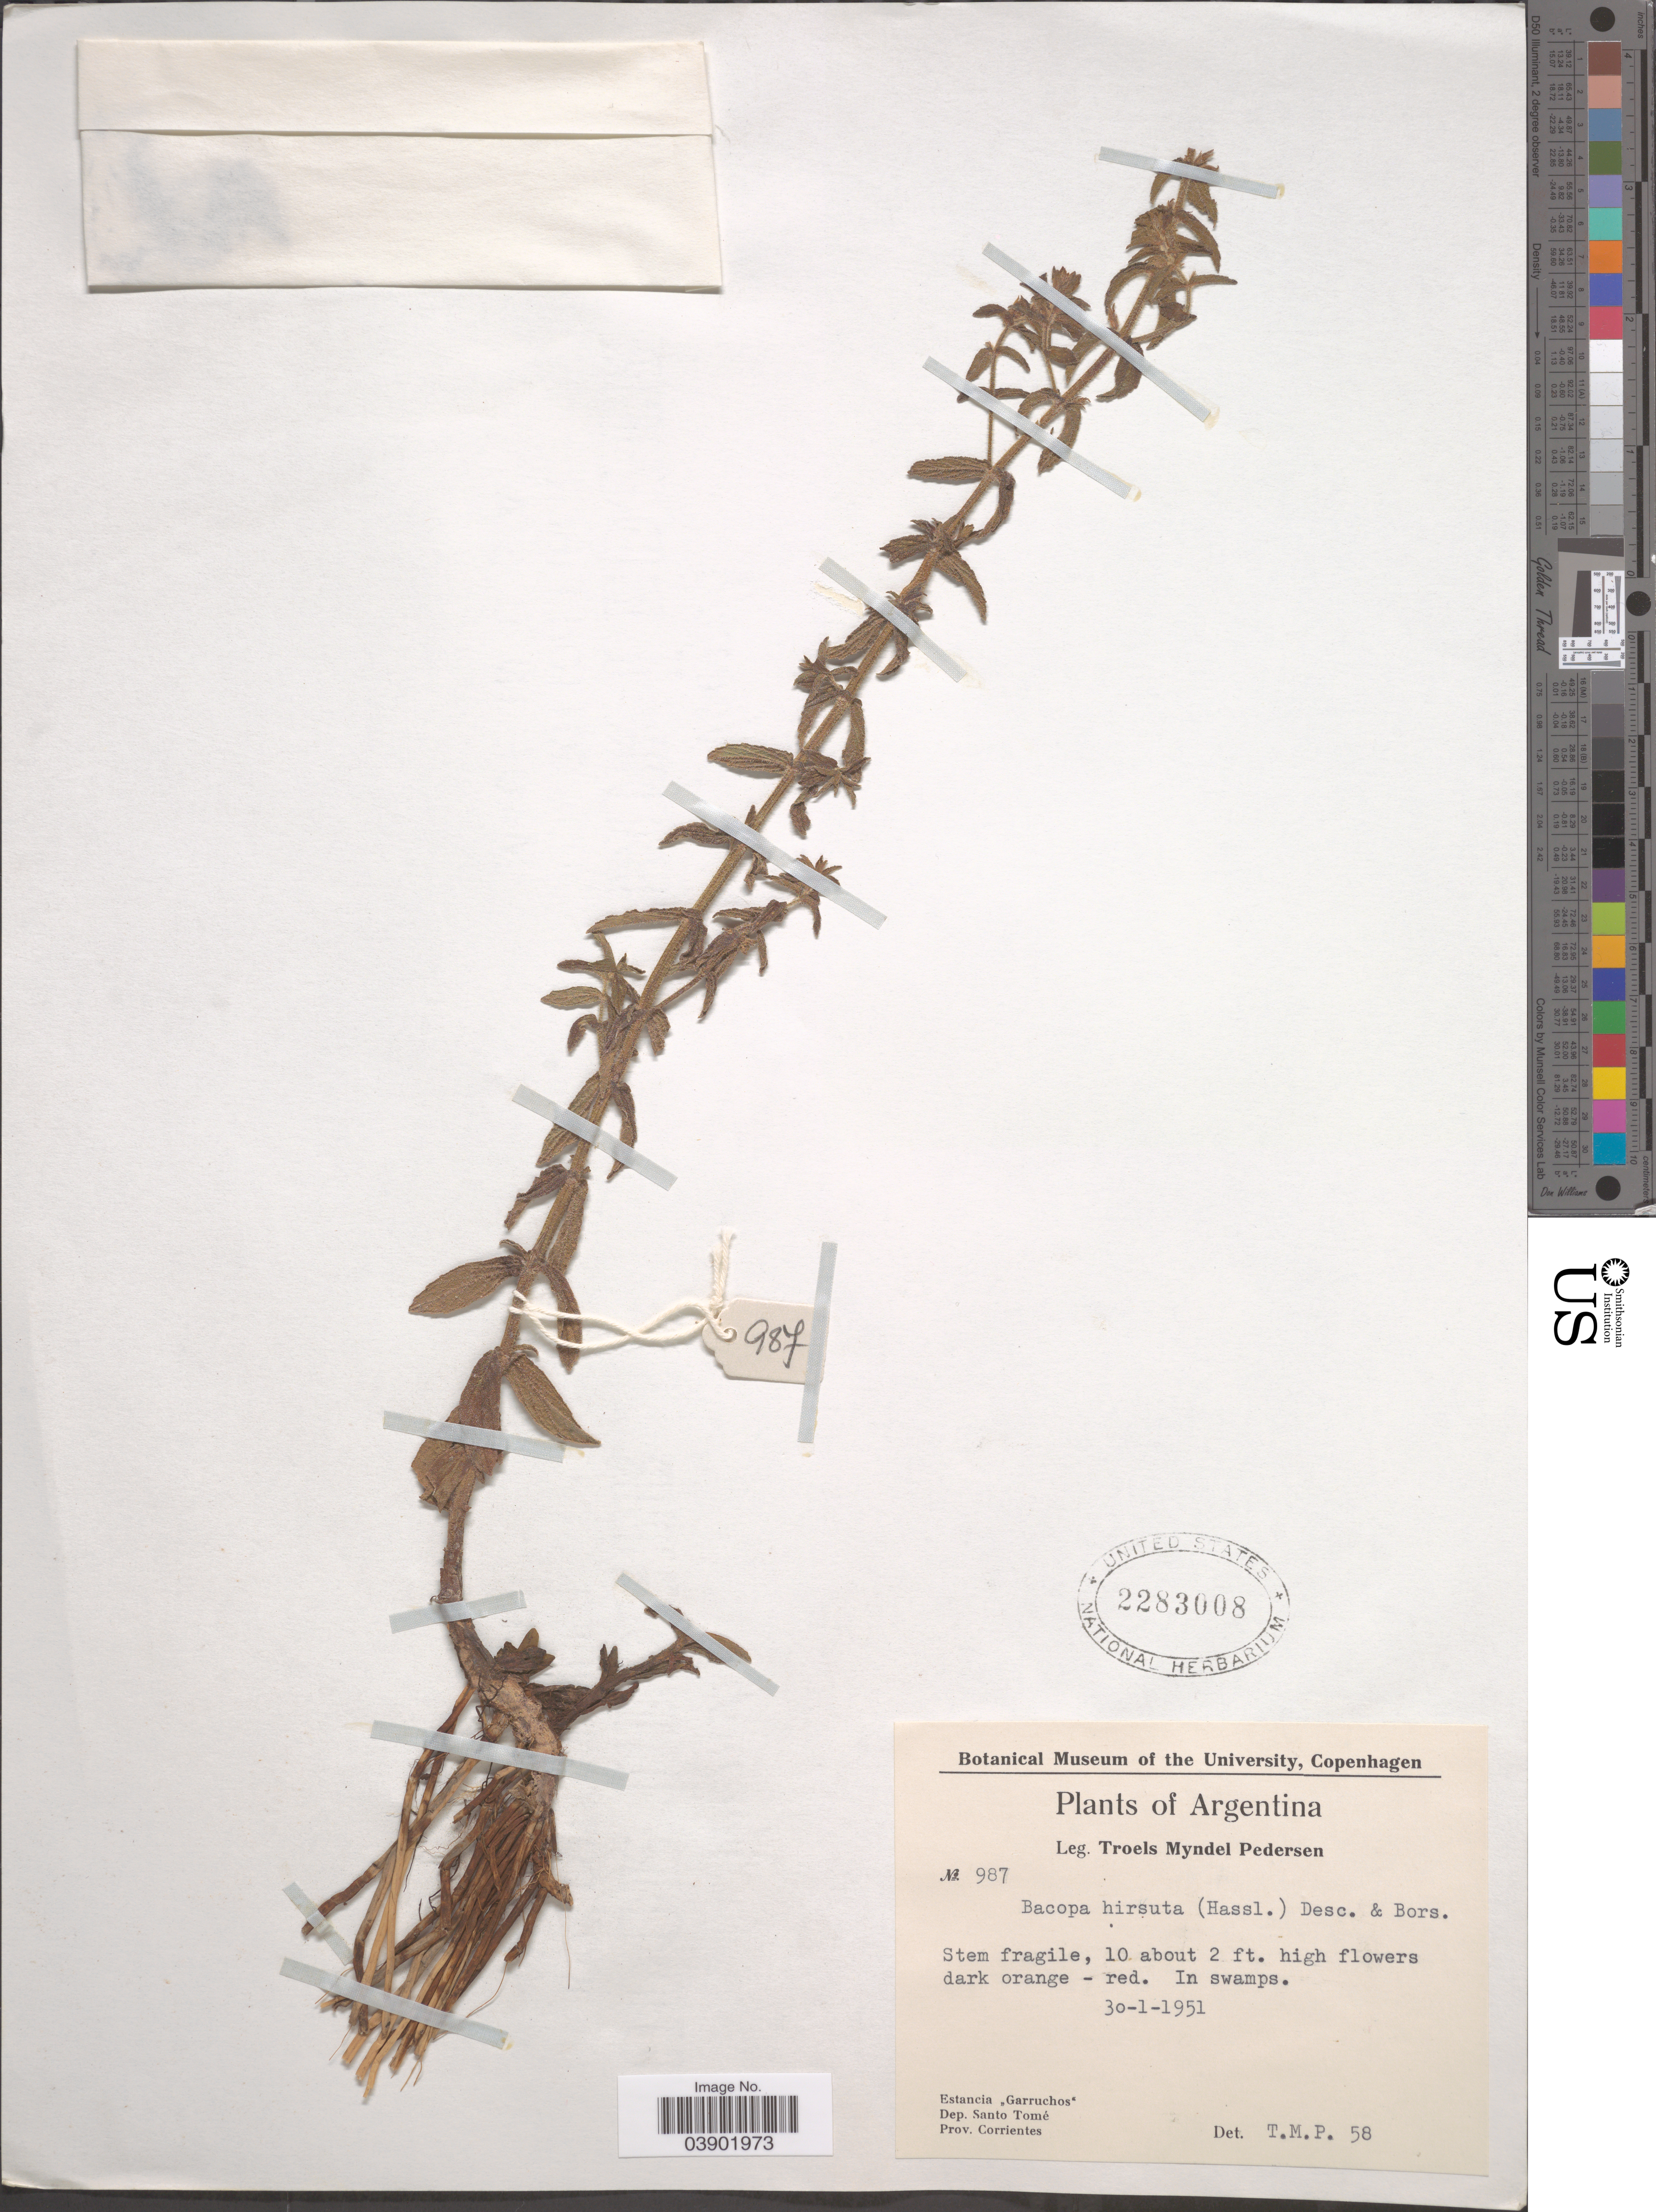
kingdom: Plantae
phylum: Tracheophyta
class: Magnoliopsida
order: Lamiales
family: Plantaginaceae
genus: Bacopa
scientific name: Bacopa hirsuta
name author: (Hassl.) Descole & Borsini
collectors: T. Pederson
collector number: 987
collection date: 1951-01-30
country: Argentina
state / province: Corrientes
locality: Estancia "Garruchos". Dep. Santo Tomé.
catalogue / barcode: US 2283008